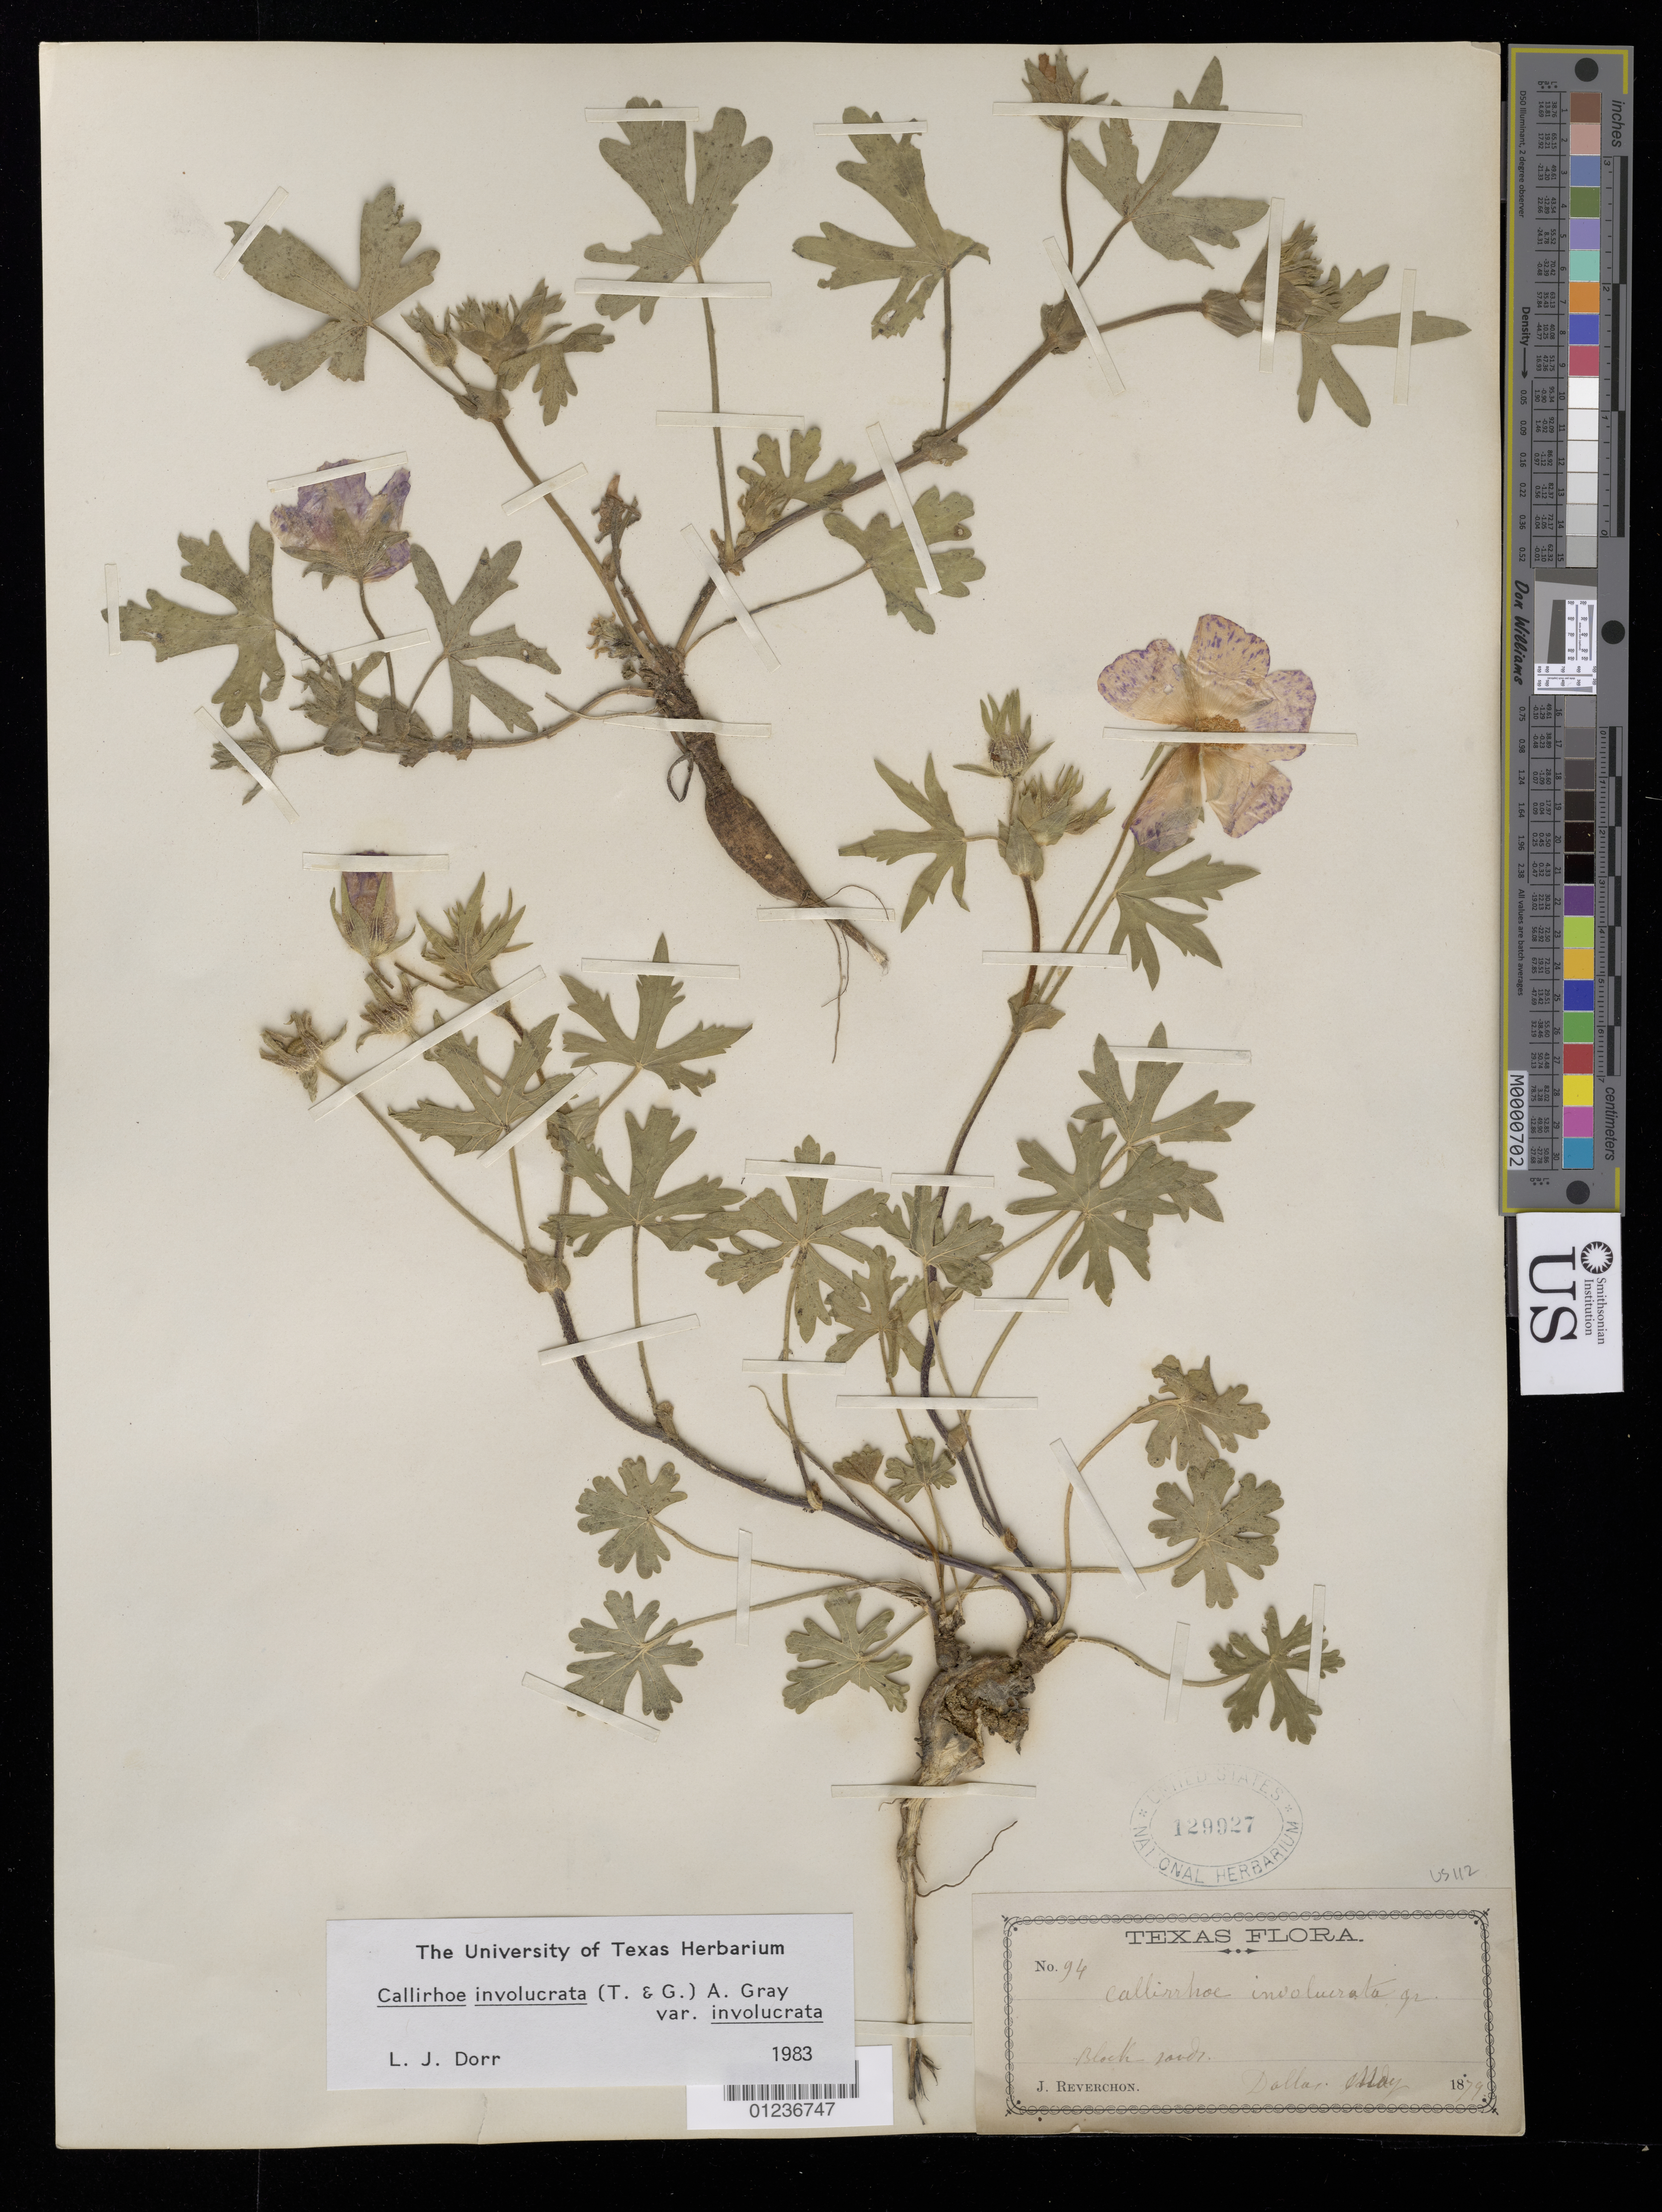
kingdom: Plantae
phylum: Tracheophyta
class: Magnoliopsida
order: Malvales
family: Malvaceae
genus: Callirhoe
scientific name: Callirhoe involucrata var. involucrata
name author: (Torr. & A. Gray) A. Gray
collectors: J. Reverchon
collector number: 94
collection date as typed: May 1879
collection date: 1879-05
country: United States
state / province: Texas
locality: Dallas.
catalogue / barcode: US 129927